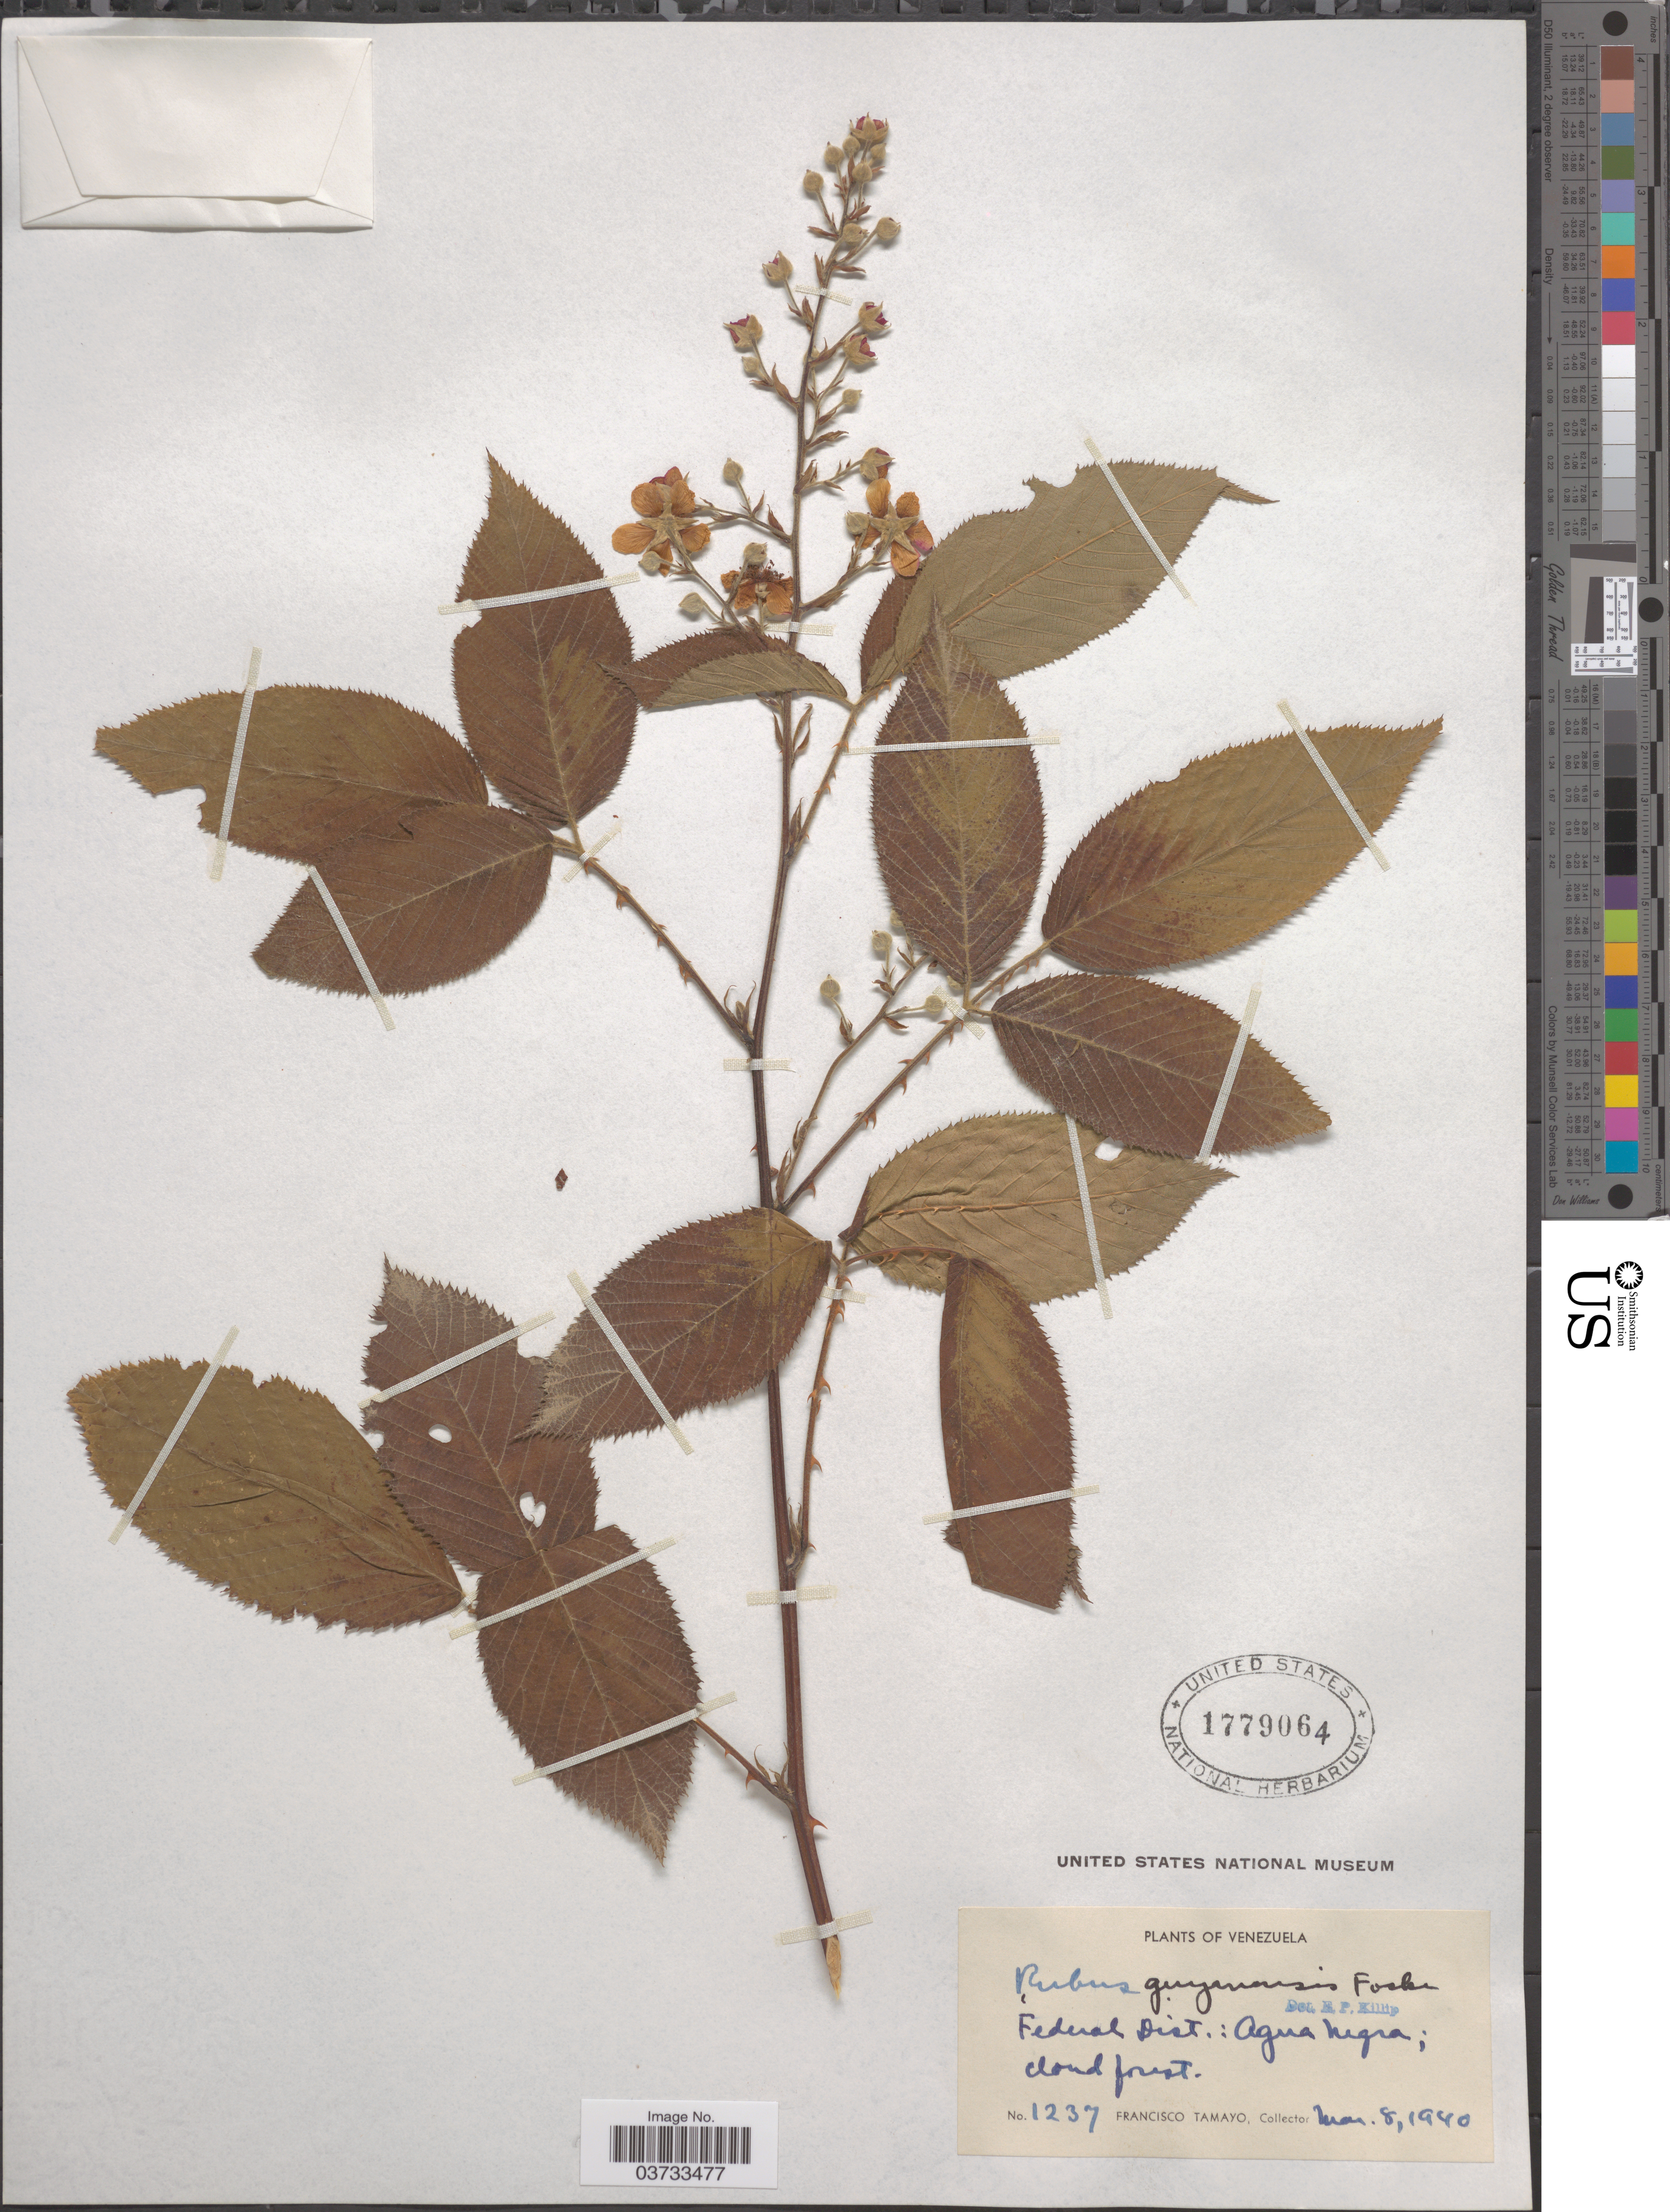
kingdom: Plantae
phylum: Tracheophyta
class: Magnoliopsida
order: Rosales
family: Rosaceae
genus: Rubus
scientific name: Rubus guyanensis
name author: Focke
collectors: F. Tamayo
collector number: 1237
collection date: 1940-03-08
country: Venezuela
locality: Federal Dist.: Agua Negra.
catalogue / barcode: US 1779064